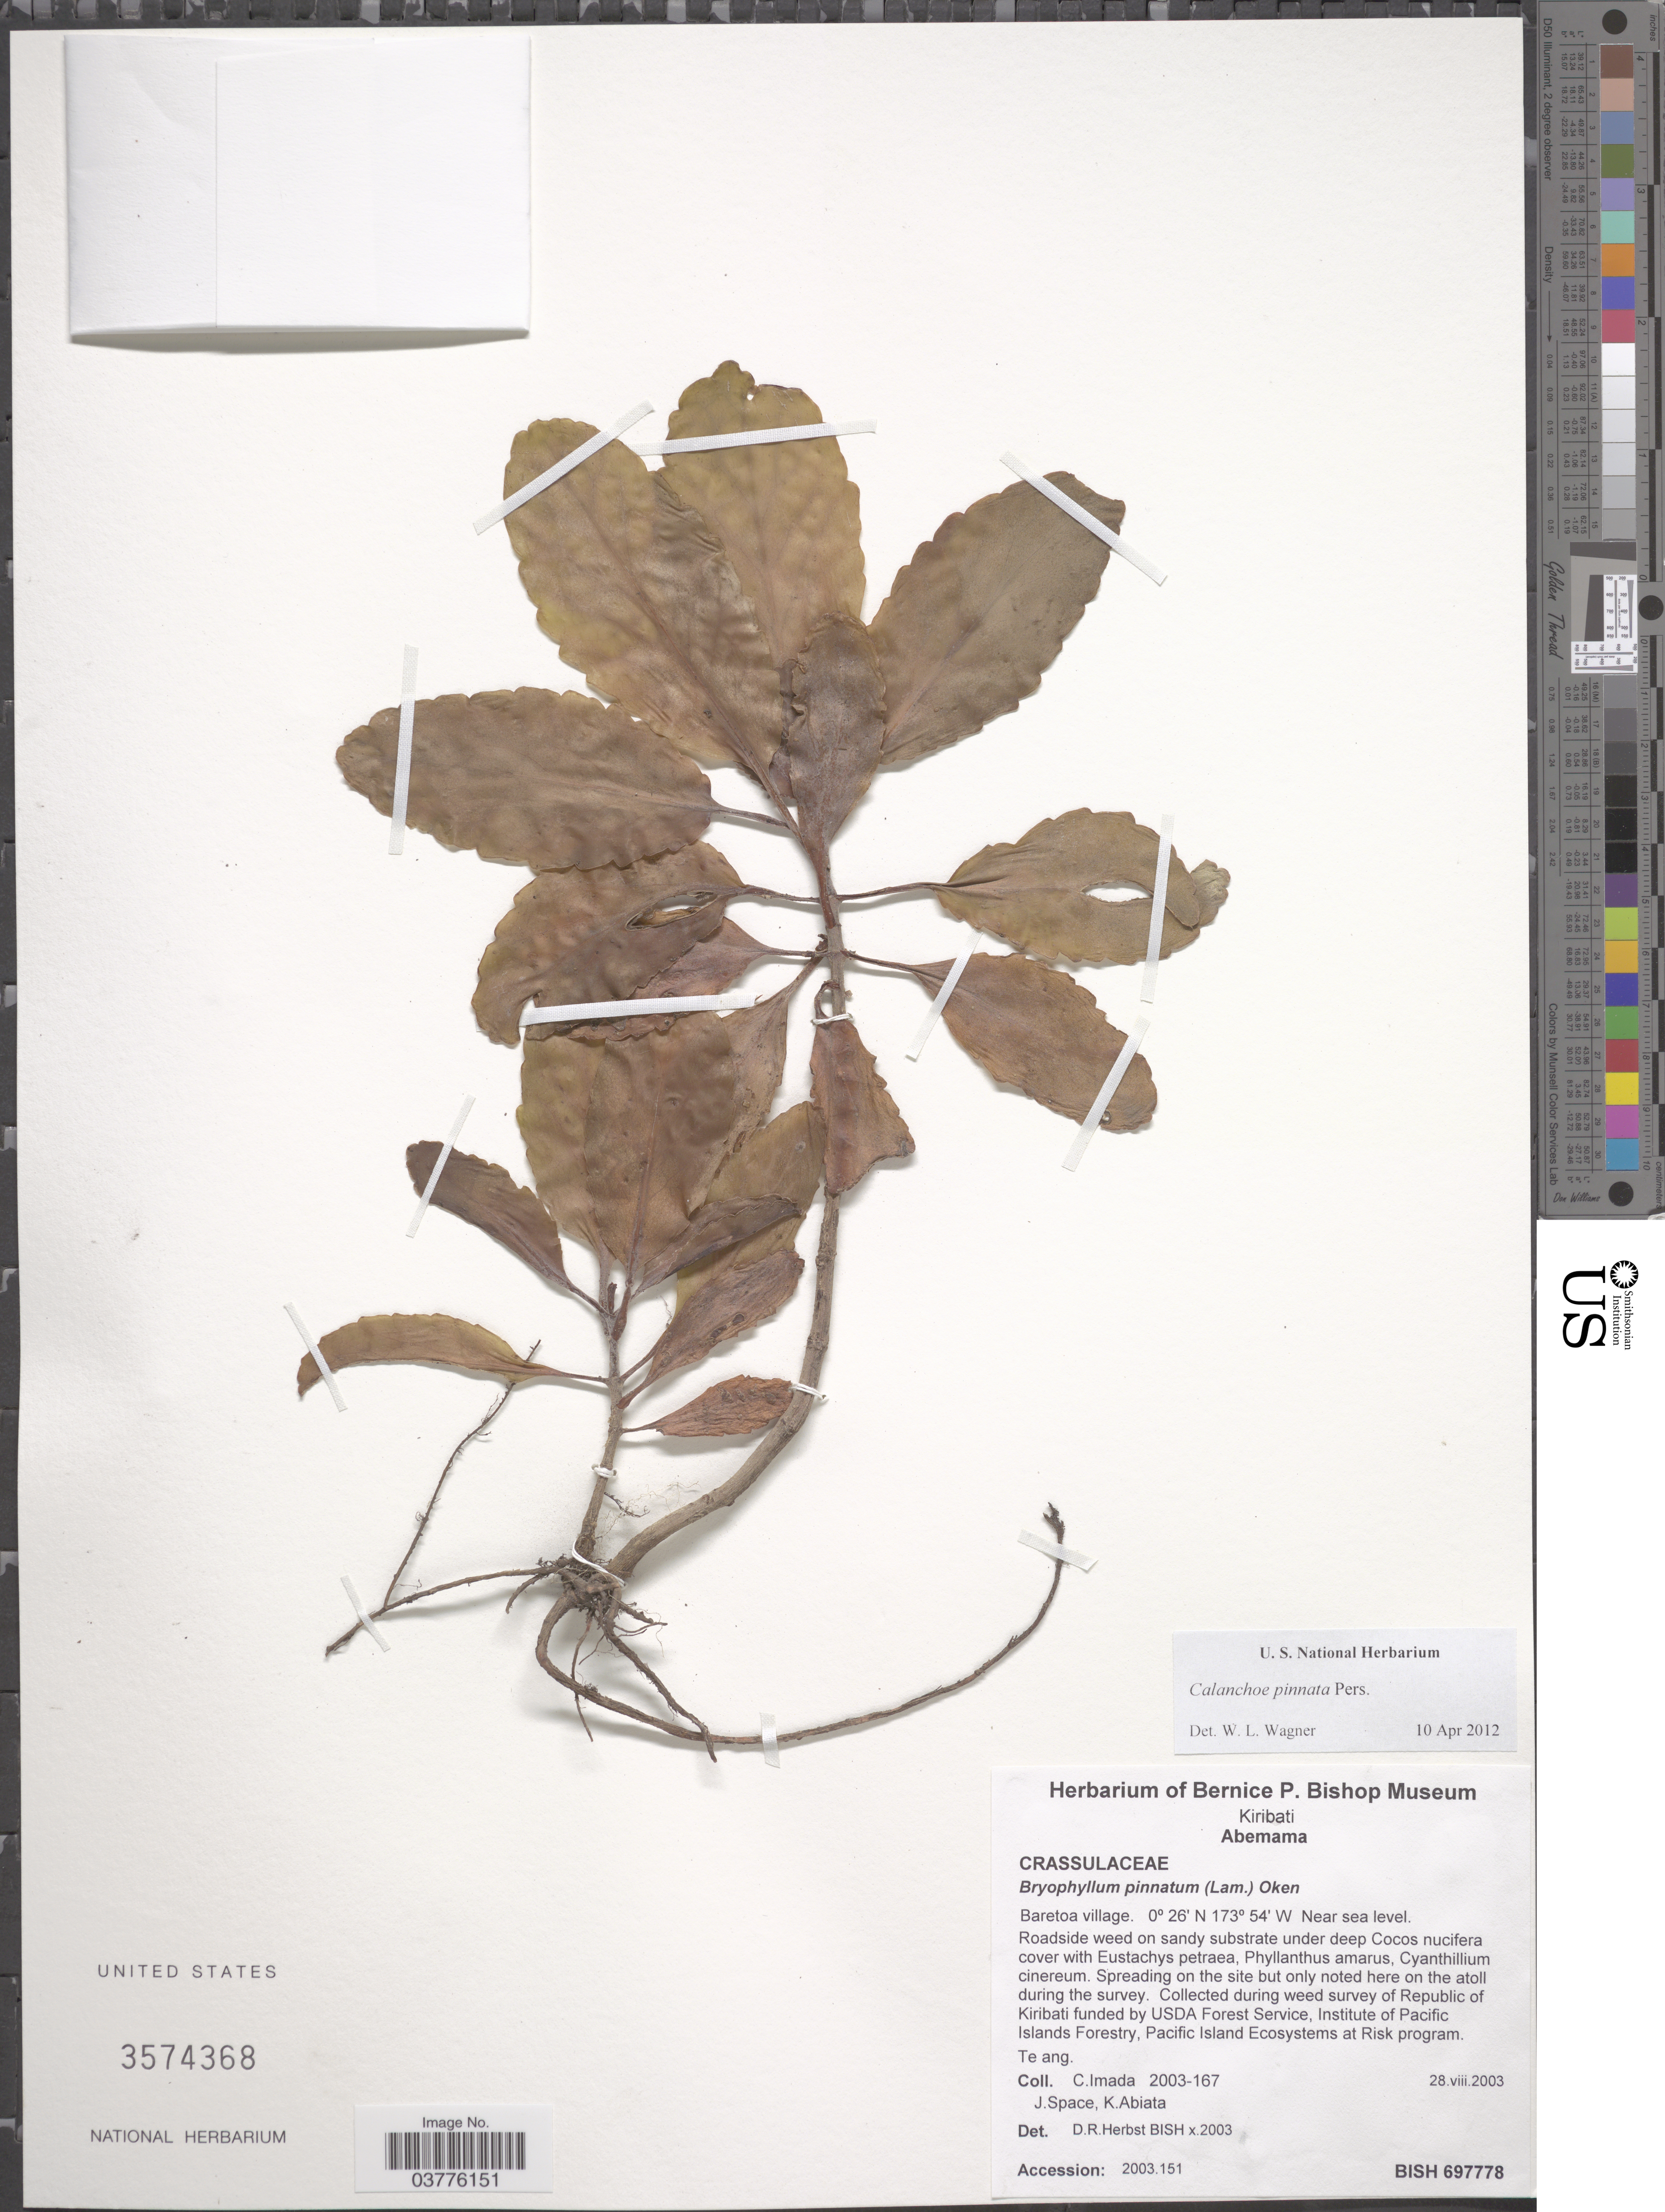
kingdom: Plantae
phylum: Tracheophyta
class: Magnoliopsida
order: Saxifragales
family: Crassulaceae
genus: Kalanchoe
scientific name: Kalanchoe pinnata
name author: (Lam.) Pers.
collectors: C. Imada, J. Space & K. Abiata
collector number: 2003-167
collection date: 2003-08-28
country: Kiribati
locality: Abemama. Baretoa village.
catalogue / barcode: US 3574368